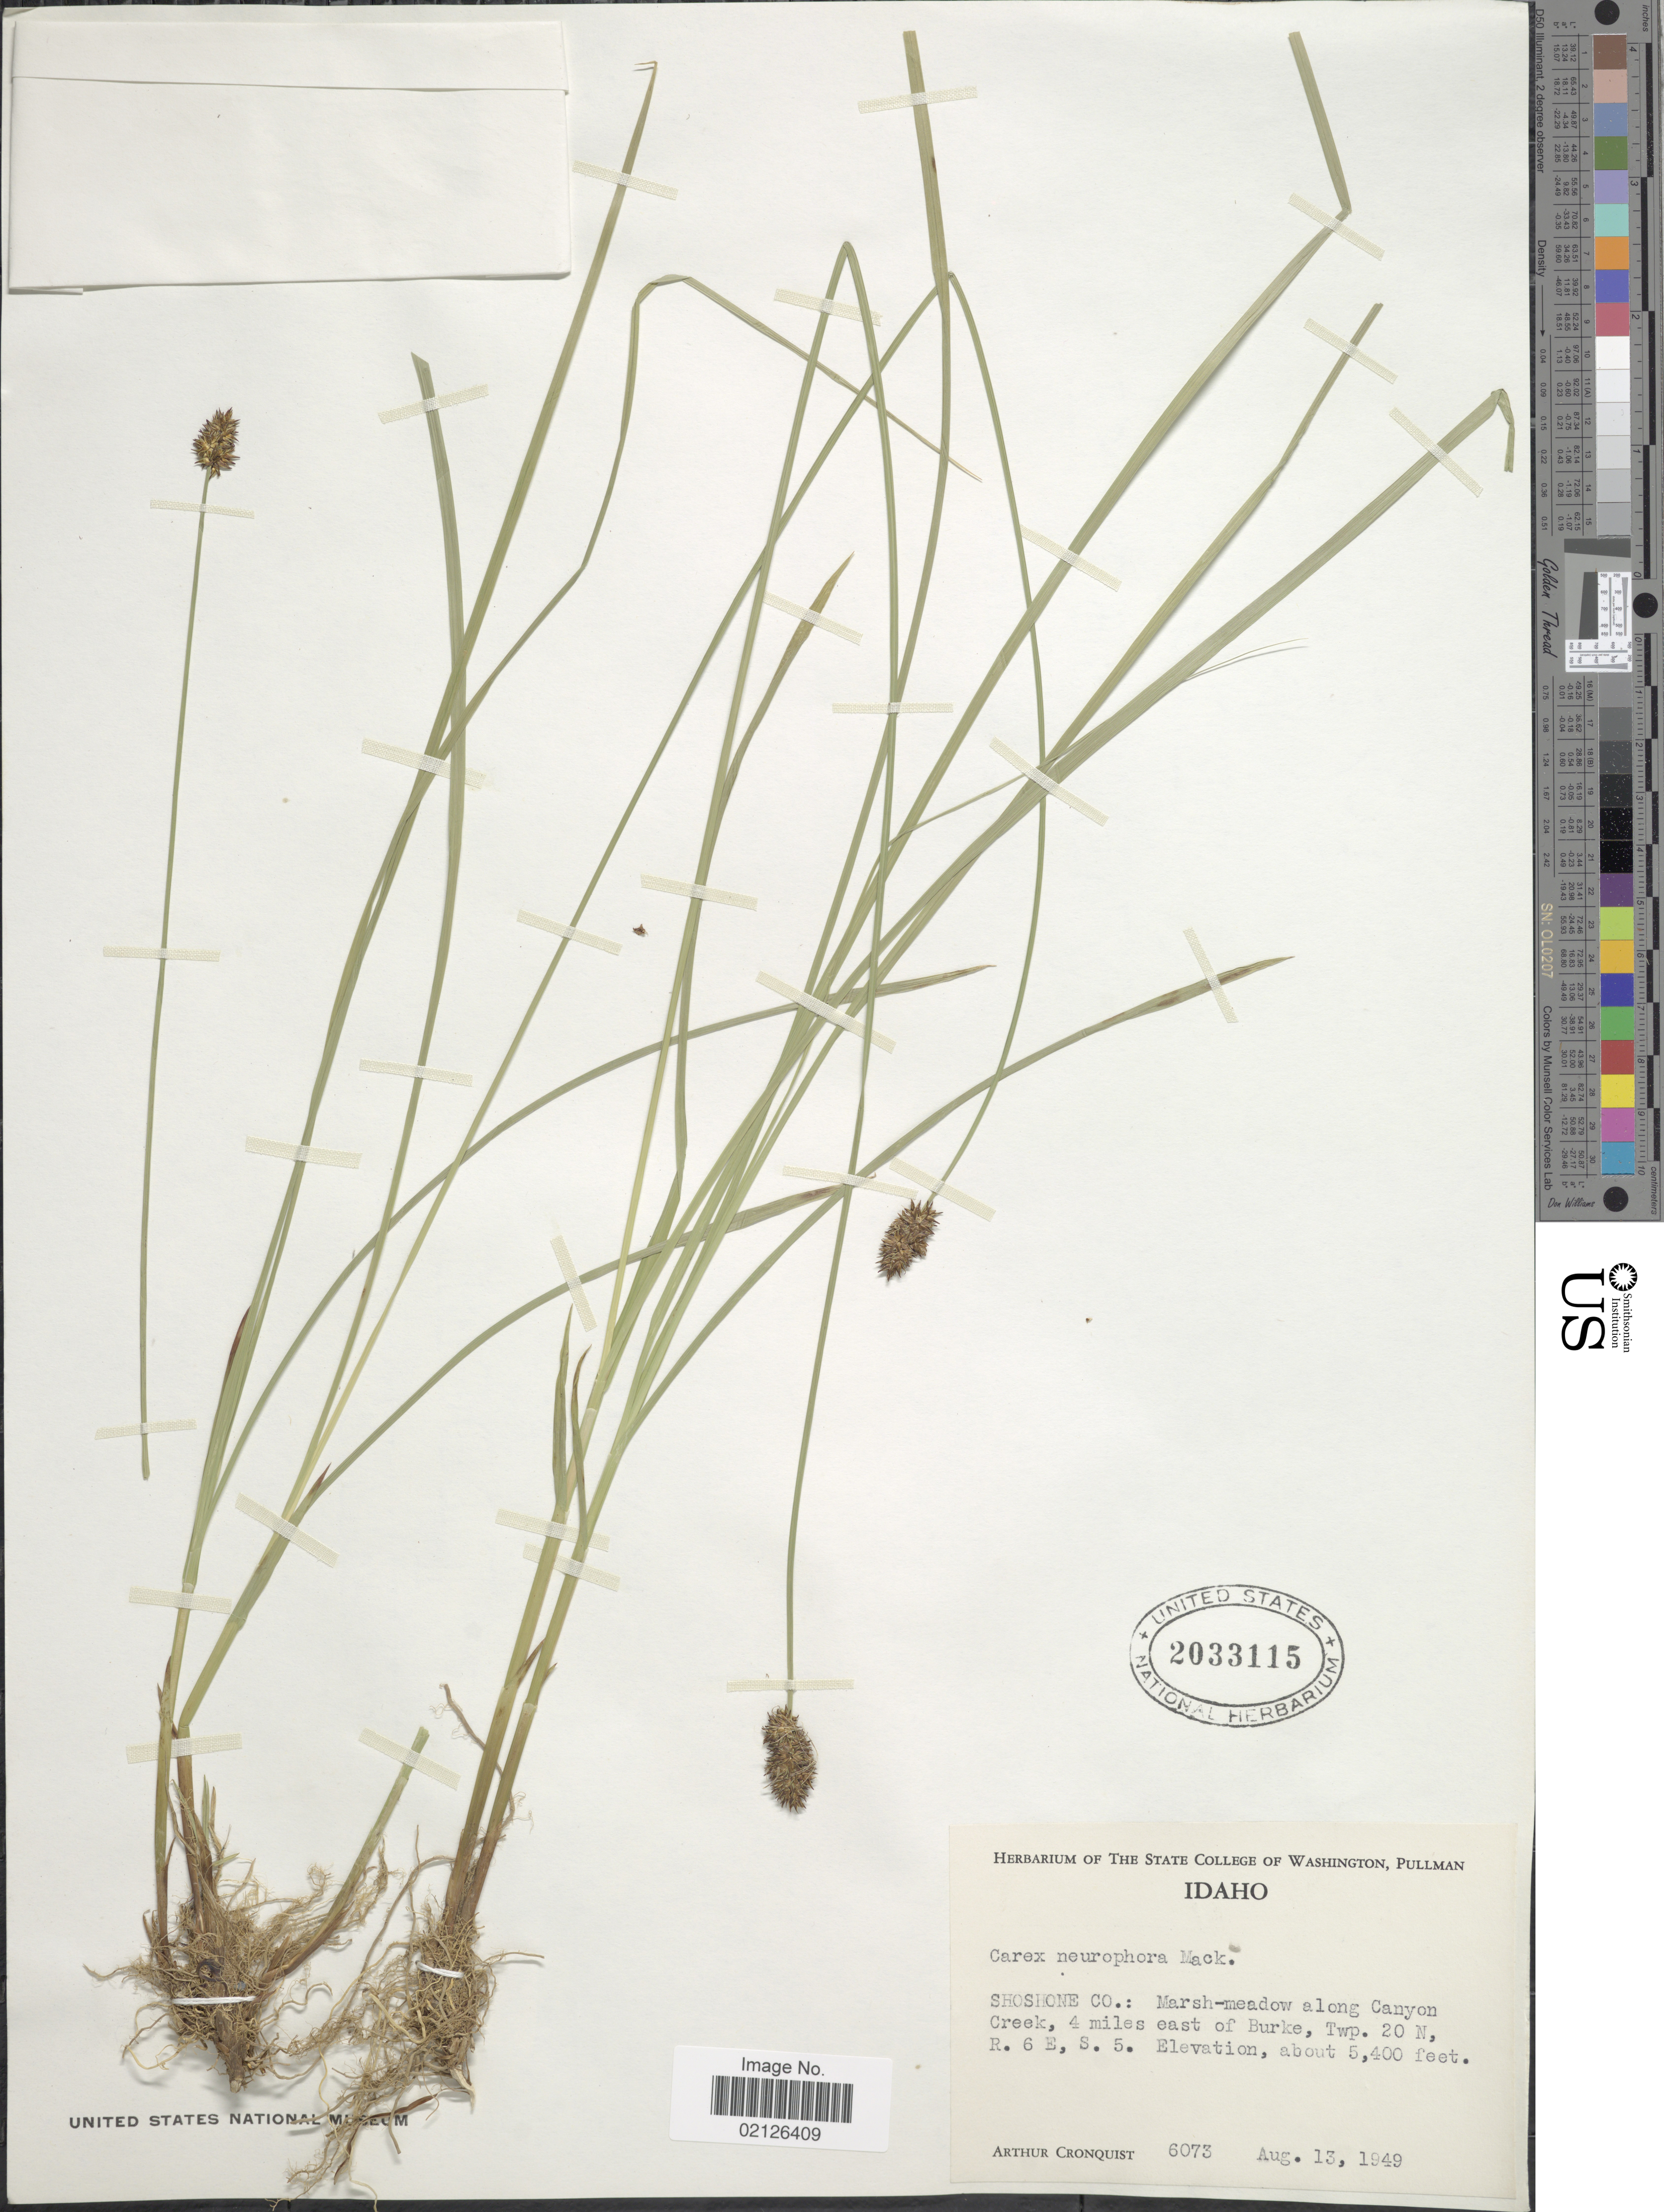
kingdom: Plantae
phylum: Tracheophyta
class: Liliopsida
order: Poales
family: Cyperaceae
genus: Carex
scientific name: Carex neurophora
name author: Mack.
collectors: A. J. Cronquist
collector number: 6073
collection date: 1949-08-13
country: United States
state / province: Idaho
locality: Shoshone Co.: Marsh-meadow along Canyon Creek, 4 miles east of Burke, Twp. 20 N, R. 6 E, S. 5.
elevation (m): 1646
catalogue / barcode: US 2033115